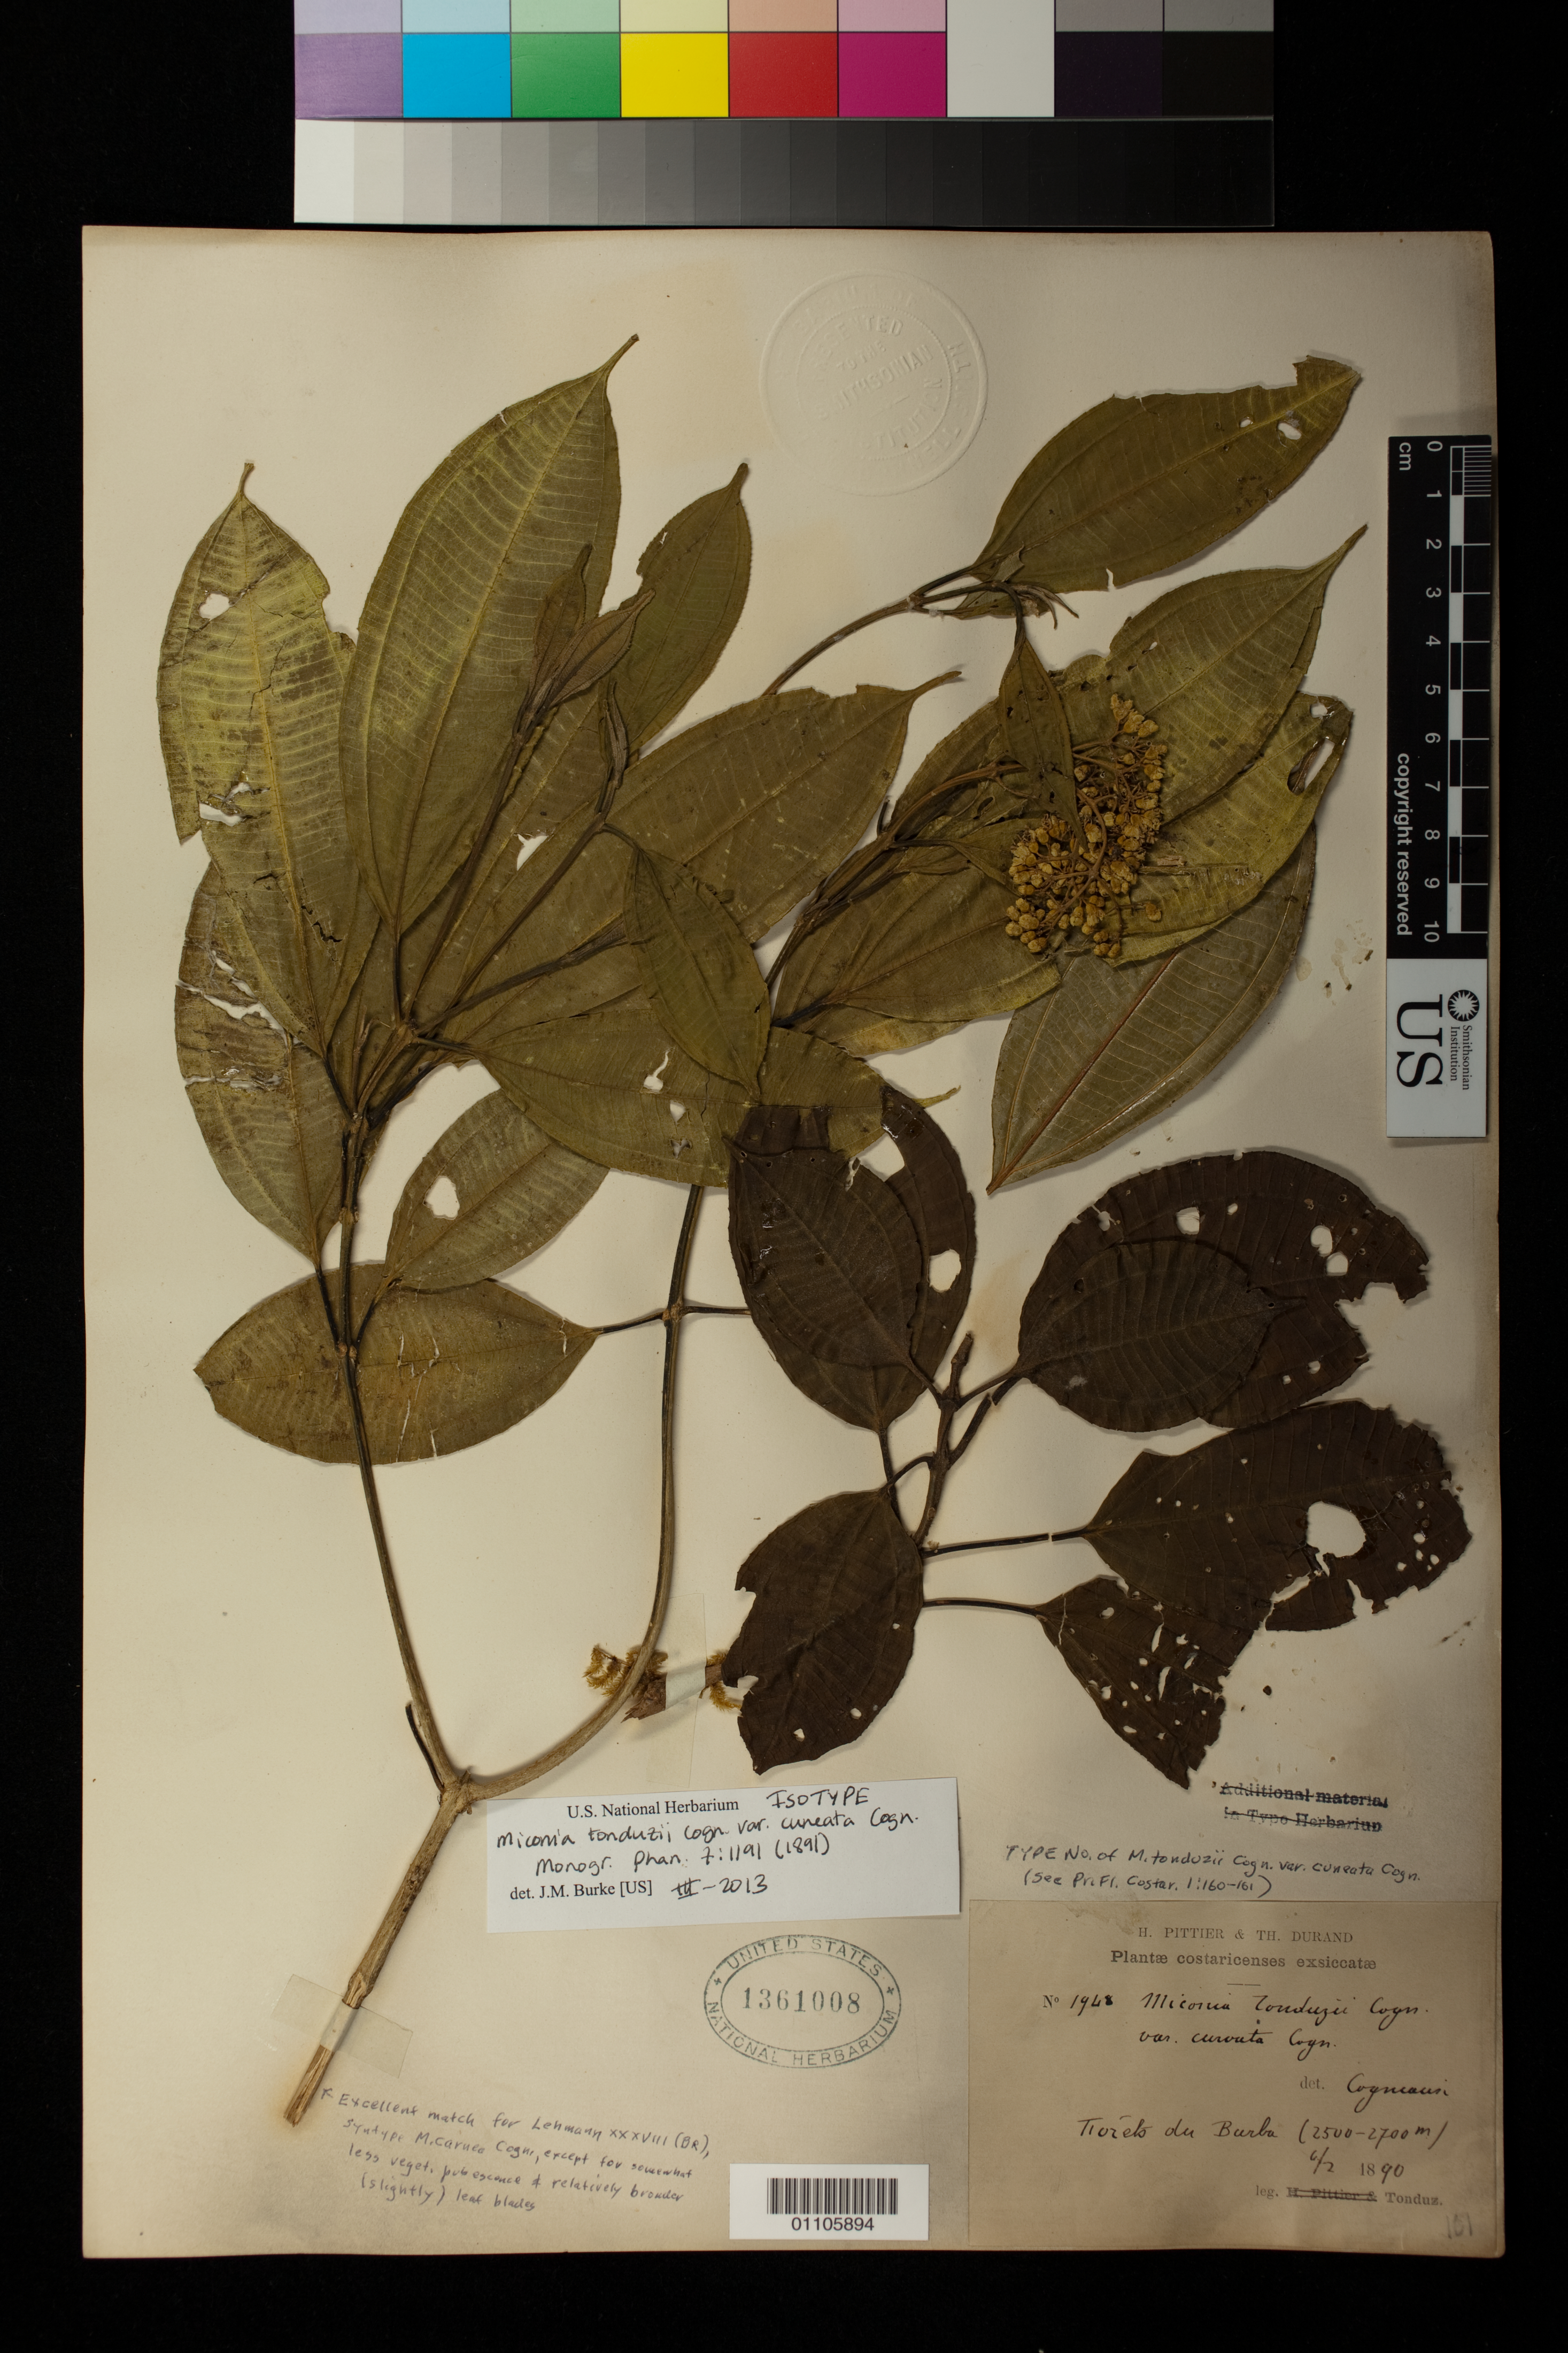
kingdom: Plantae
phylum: Tracheophyta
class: Magnoliopsida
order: Myrtales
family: Melastomataceae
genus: Miconia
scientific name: Miconia tonduzii var. cuneata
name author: Cogn. in A. DC.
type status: Isotype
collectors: A. Tonduz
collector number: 1948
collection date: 1890-02-06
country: Costa Rica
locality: Forets du Barba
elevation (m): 2500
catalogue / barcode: US 1361008